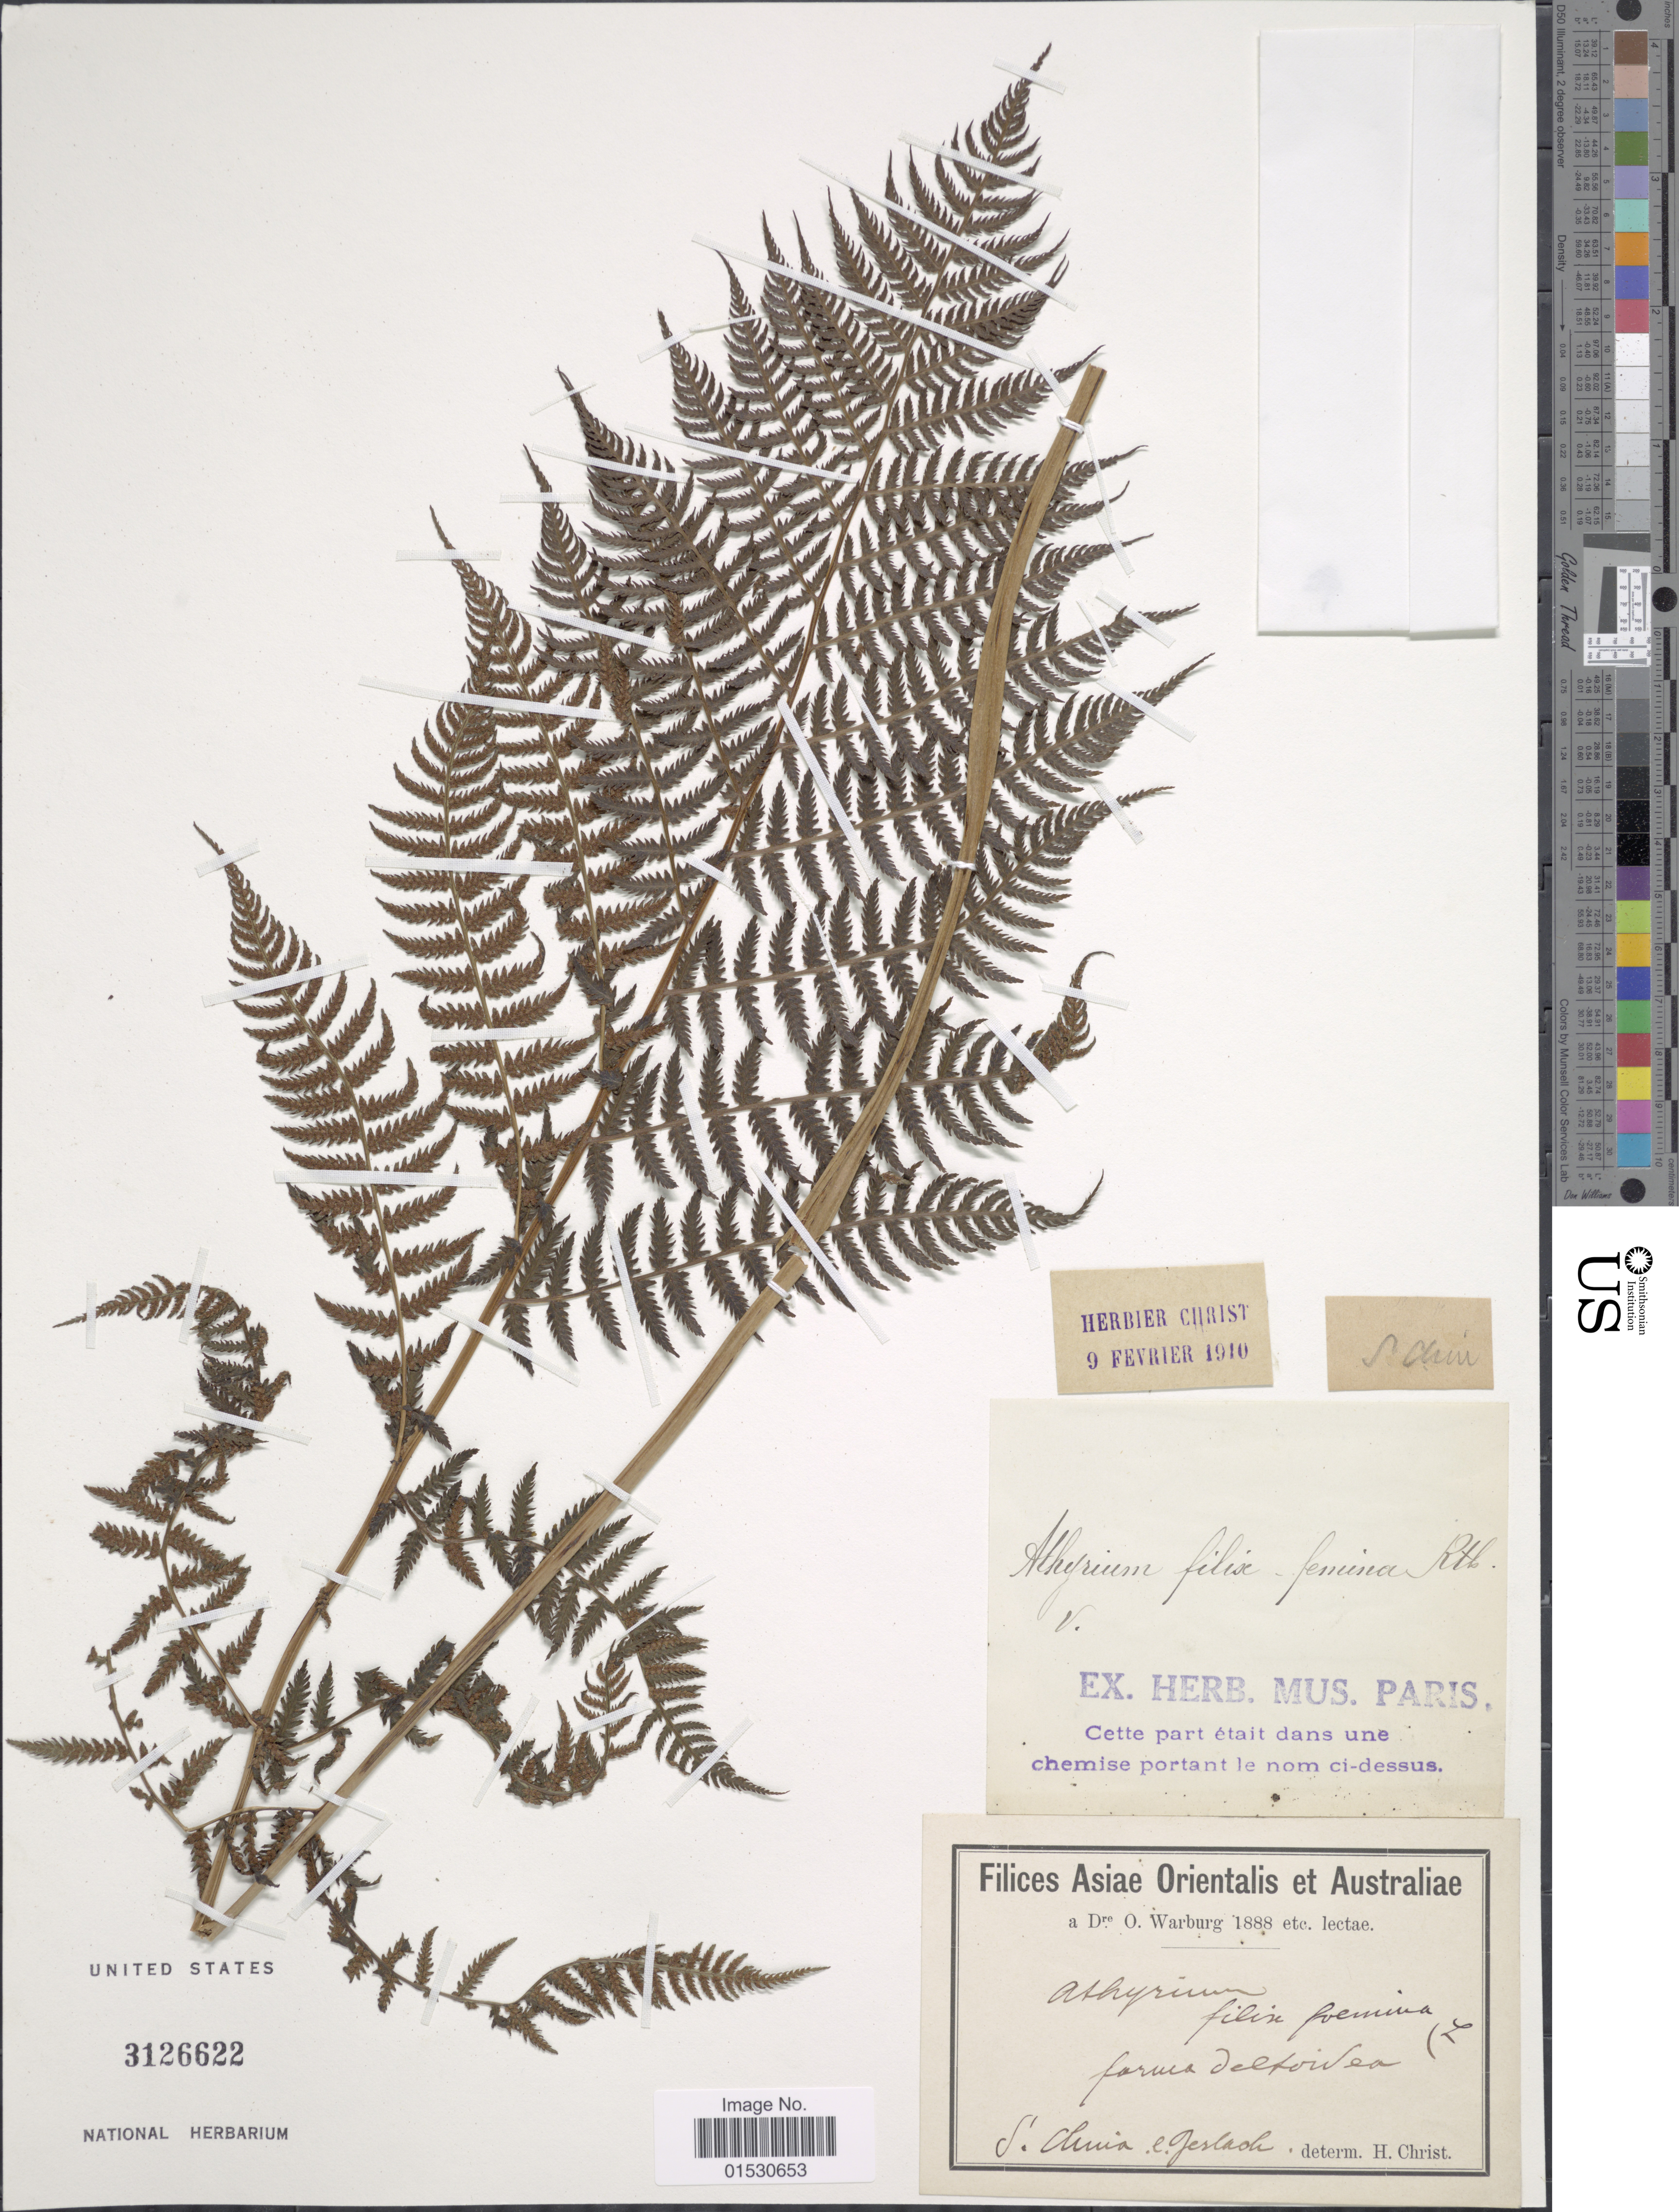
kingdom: Plantae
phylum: Tracheophyta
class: Polypodiopsida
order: Polypodiales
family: Athyriaceae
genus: Athyrium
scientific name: Athyrium filix-femina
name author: (L.) Roth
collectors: O. Warburg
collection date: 1888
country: Australia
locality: Asiae Orientalis et Australiae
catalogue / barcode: US 3126622